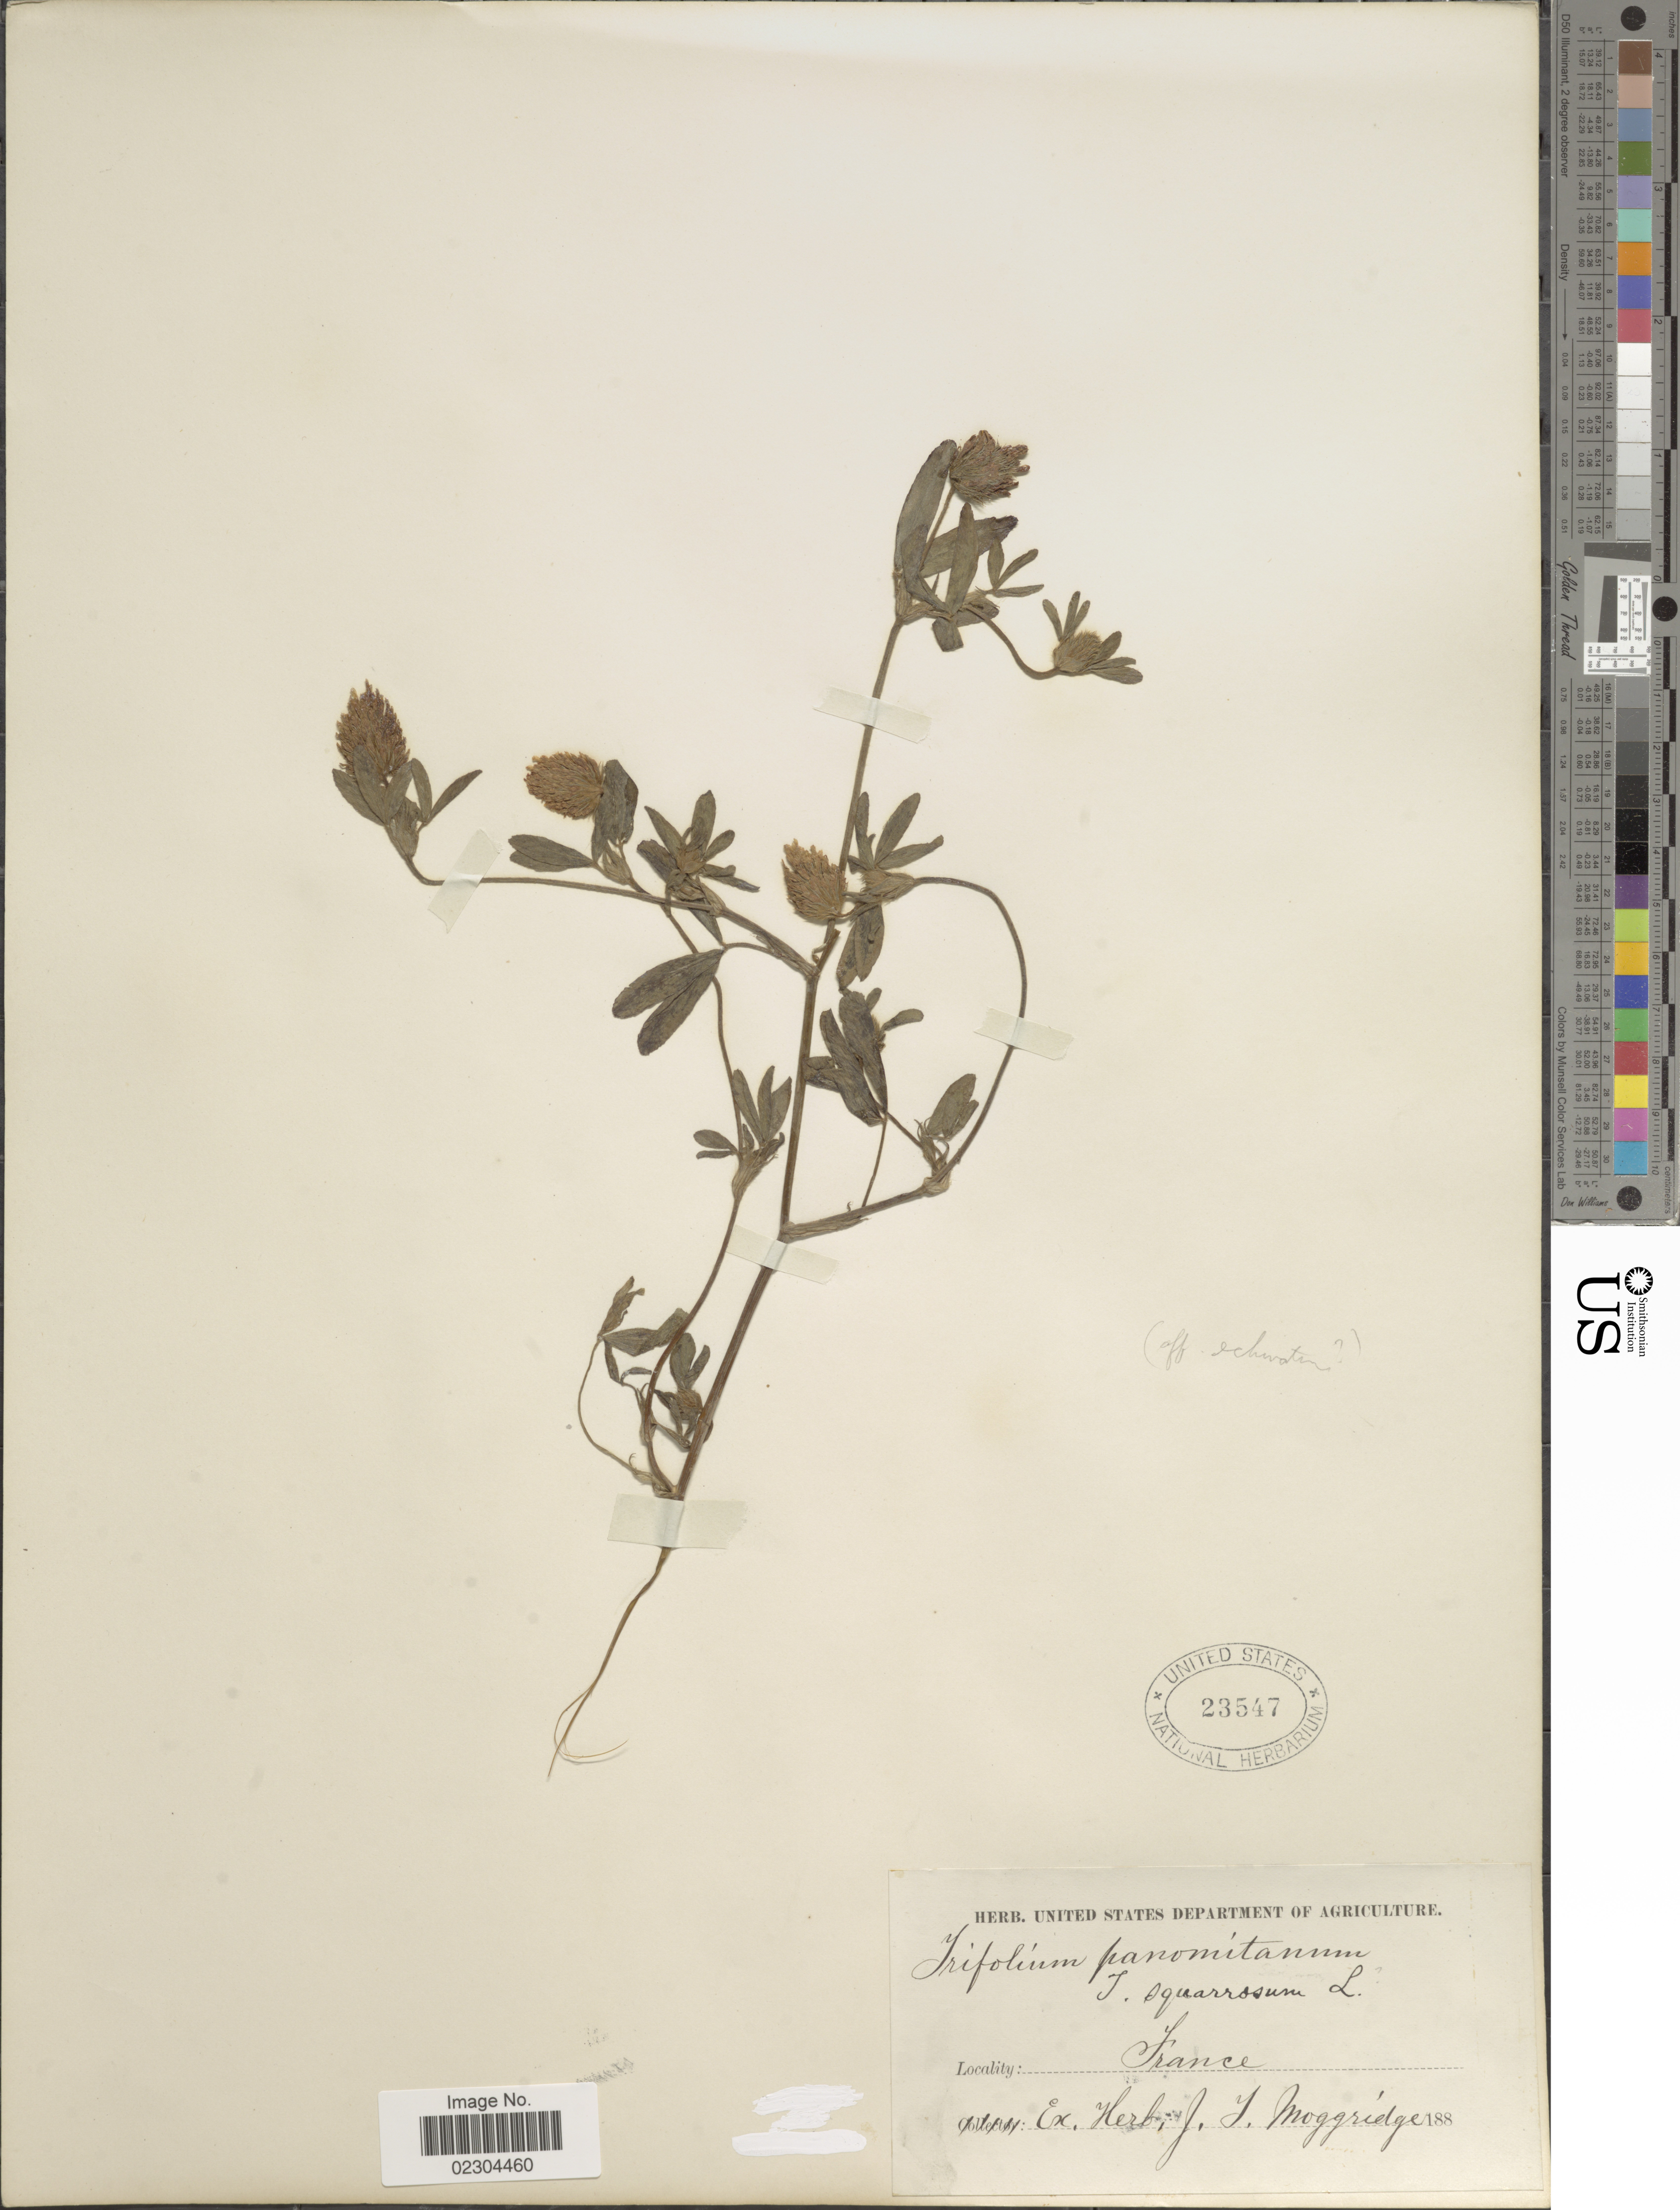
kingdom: Plantae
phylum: Tracheophyta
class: Magnoliopsida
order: Fabales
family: Fabaceae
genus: Trifolium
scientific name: Trifolium panormitanum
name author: C. Presl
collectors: ex herb. J.T. Moggridge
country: France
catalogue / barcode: US 23547